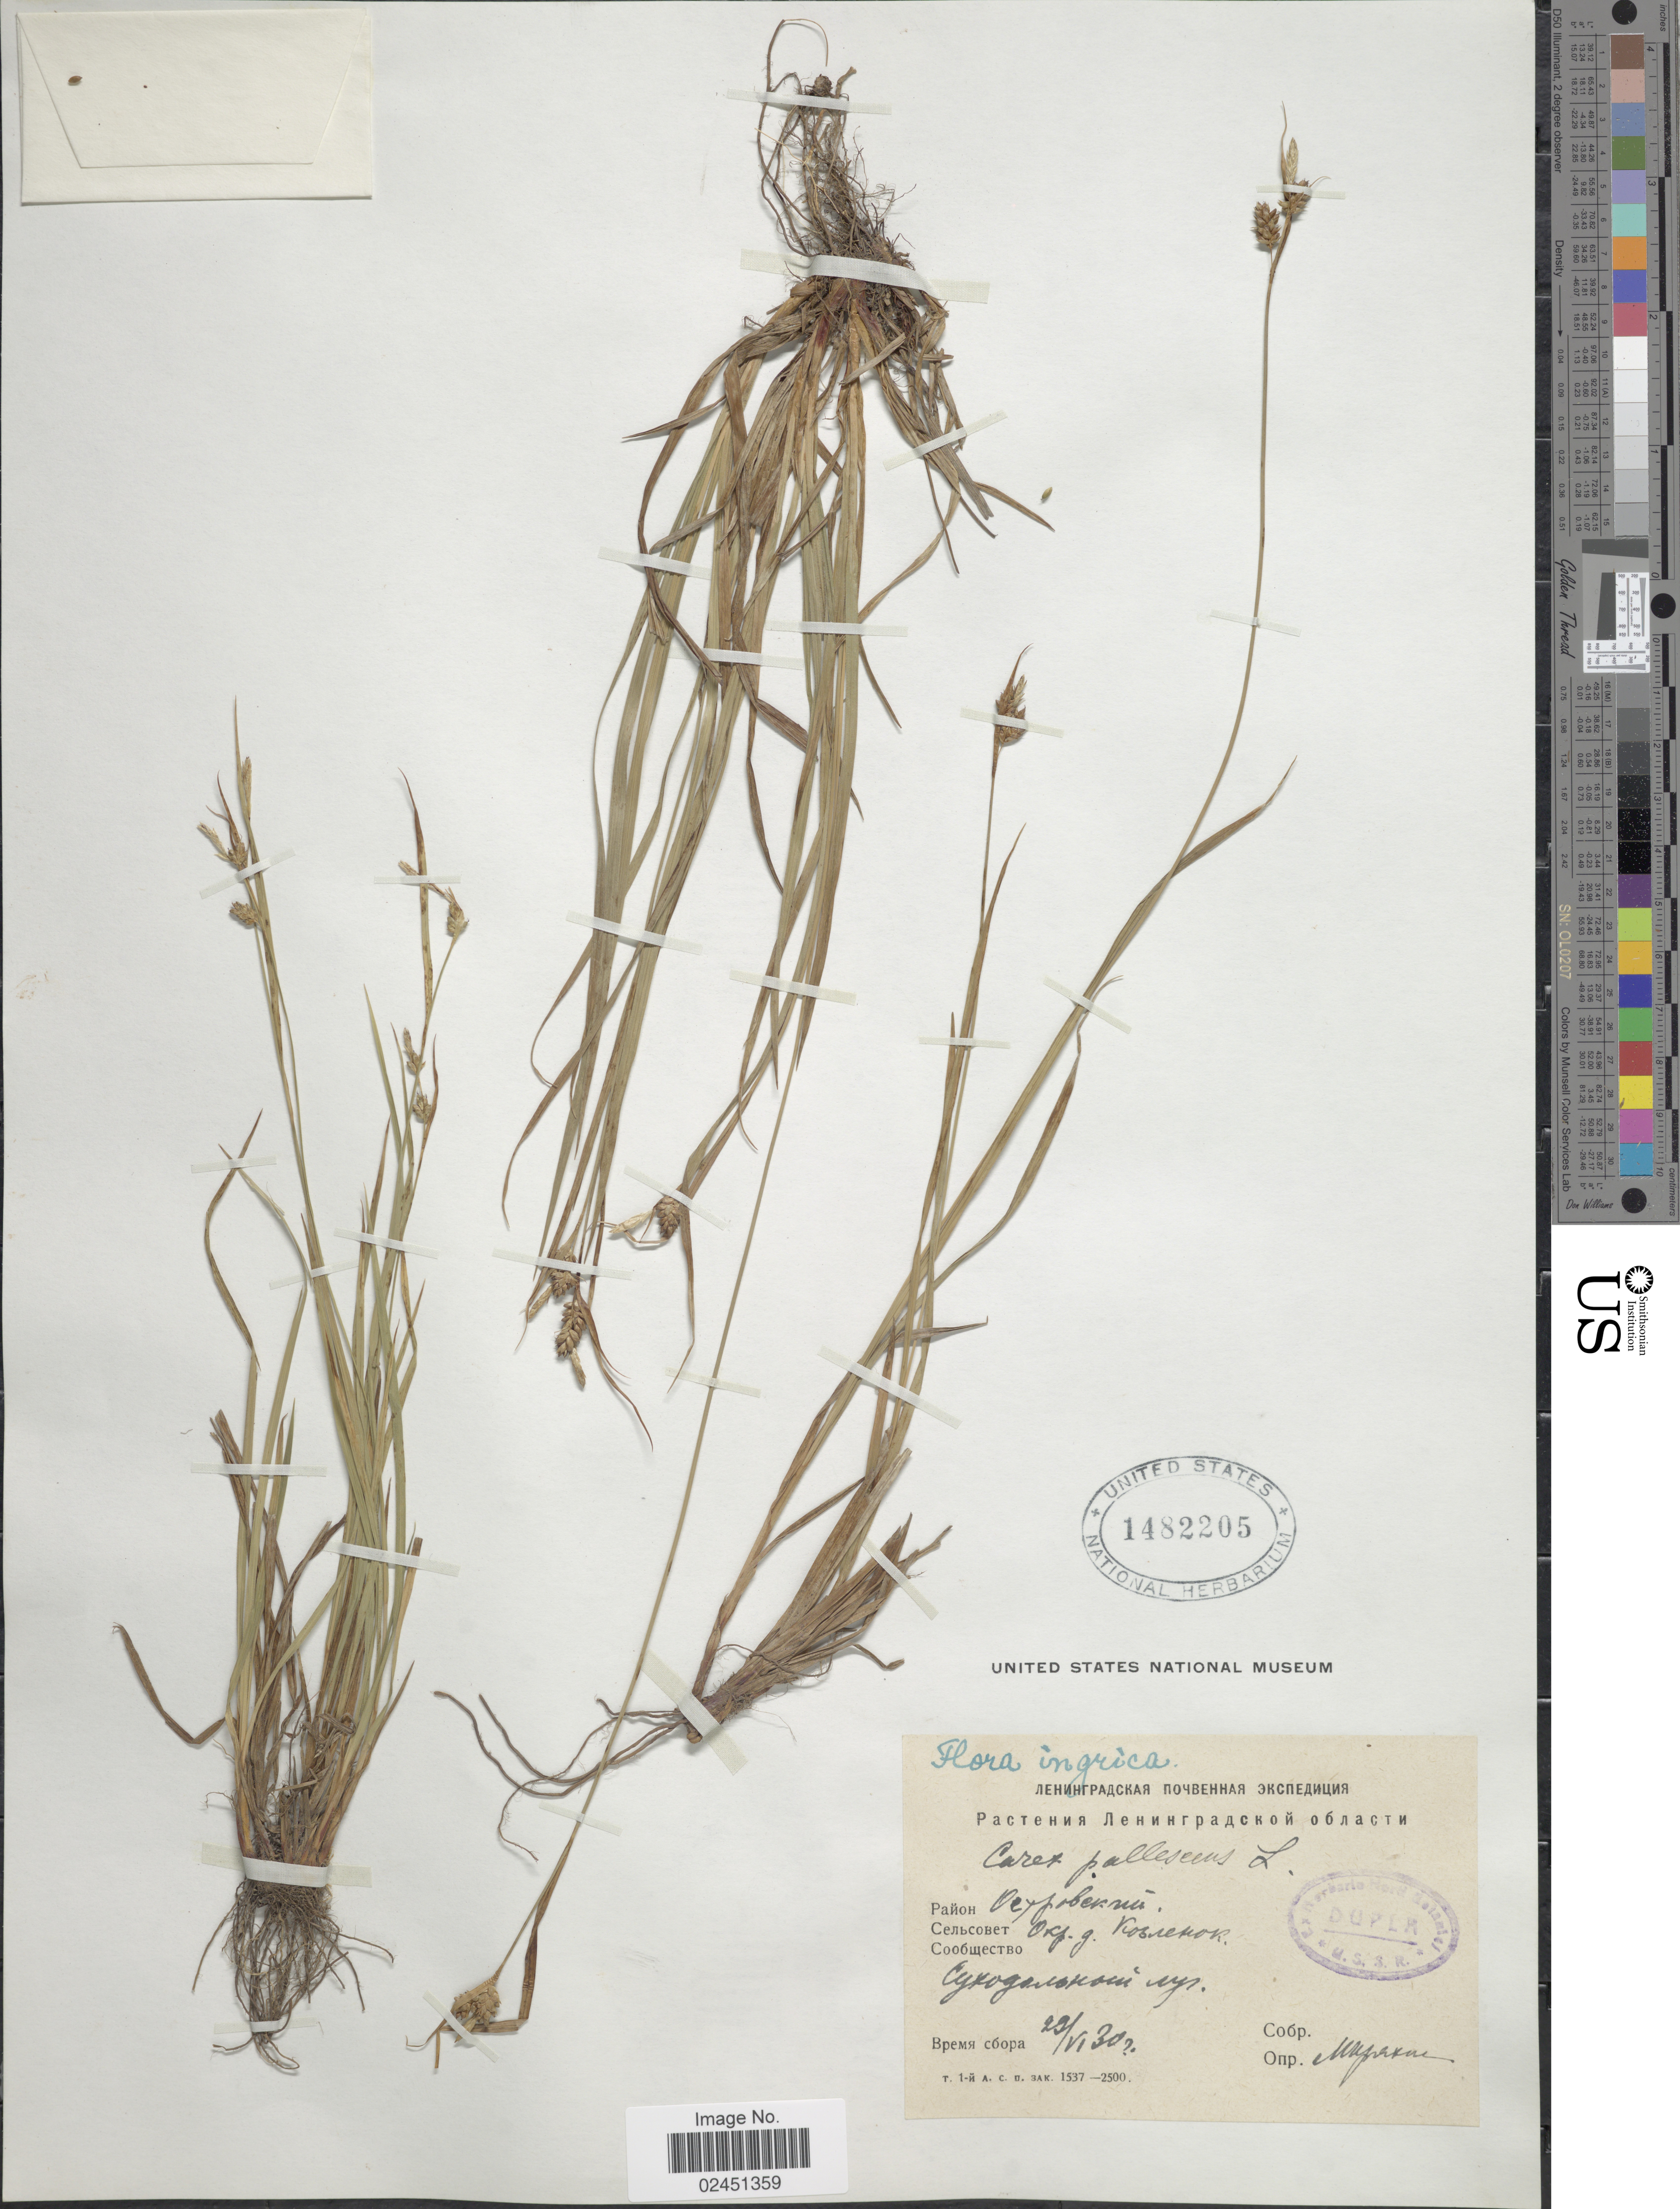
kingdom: Plantae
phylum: Tracheophyta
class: Liliopsida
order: Poales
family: Cyperaceae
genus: Carex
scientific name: Carex pallescens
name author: L.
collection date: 1930-06-29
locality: Ingrica. [Foreign script]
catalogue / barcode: US 1482205